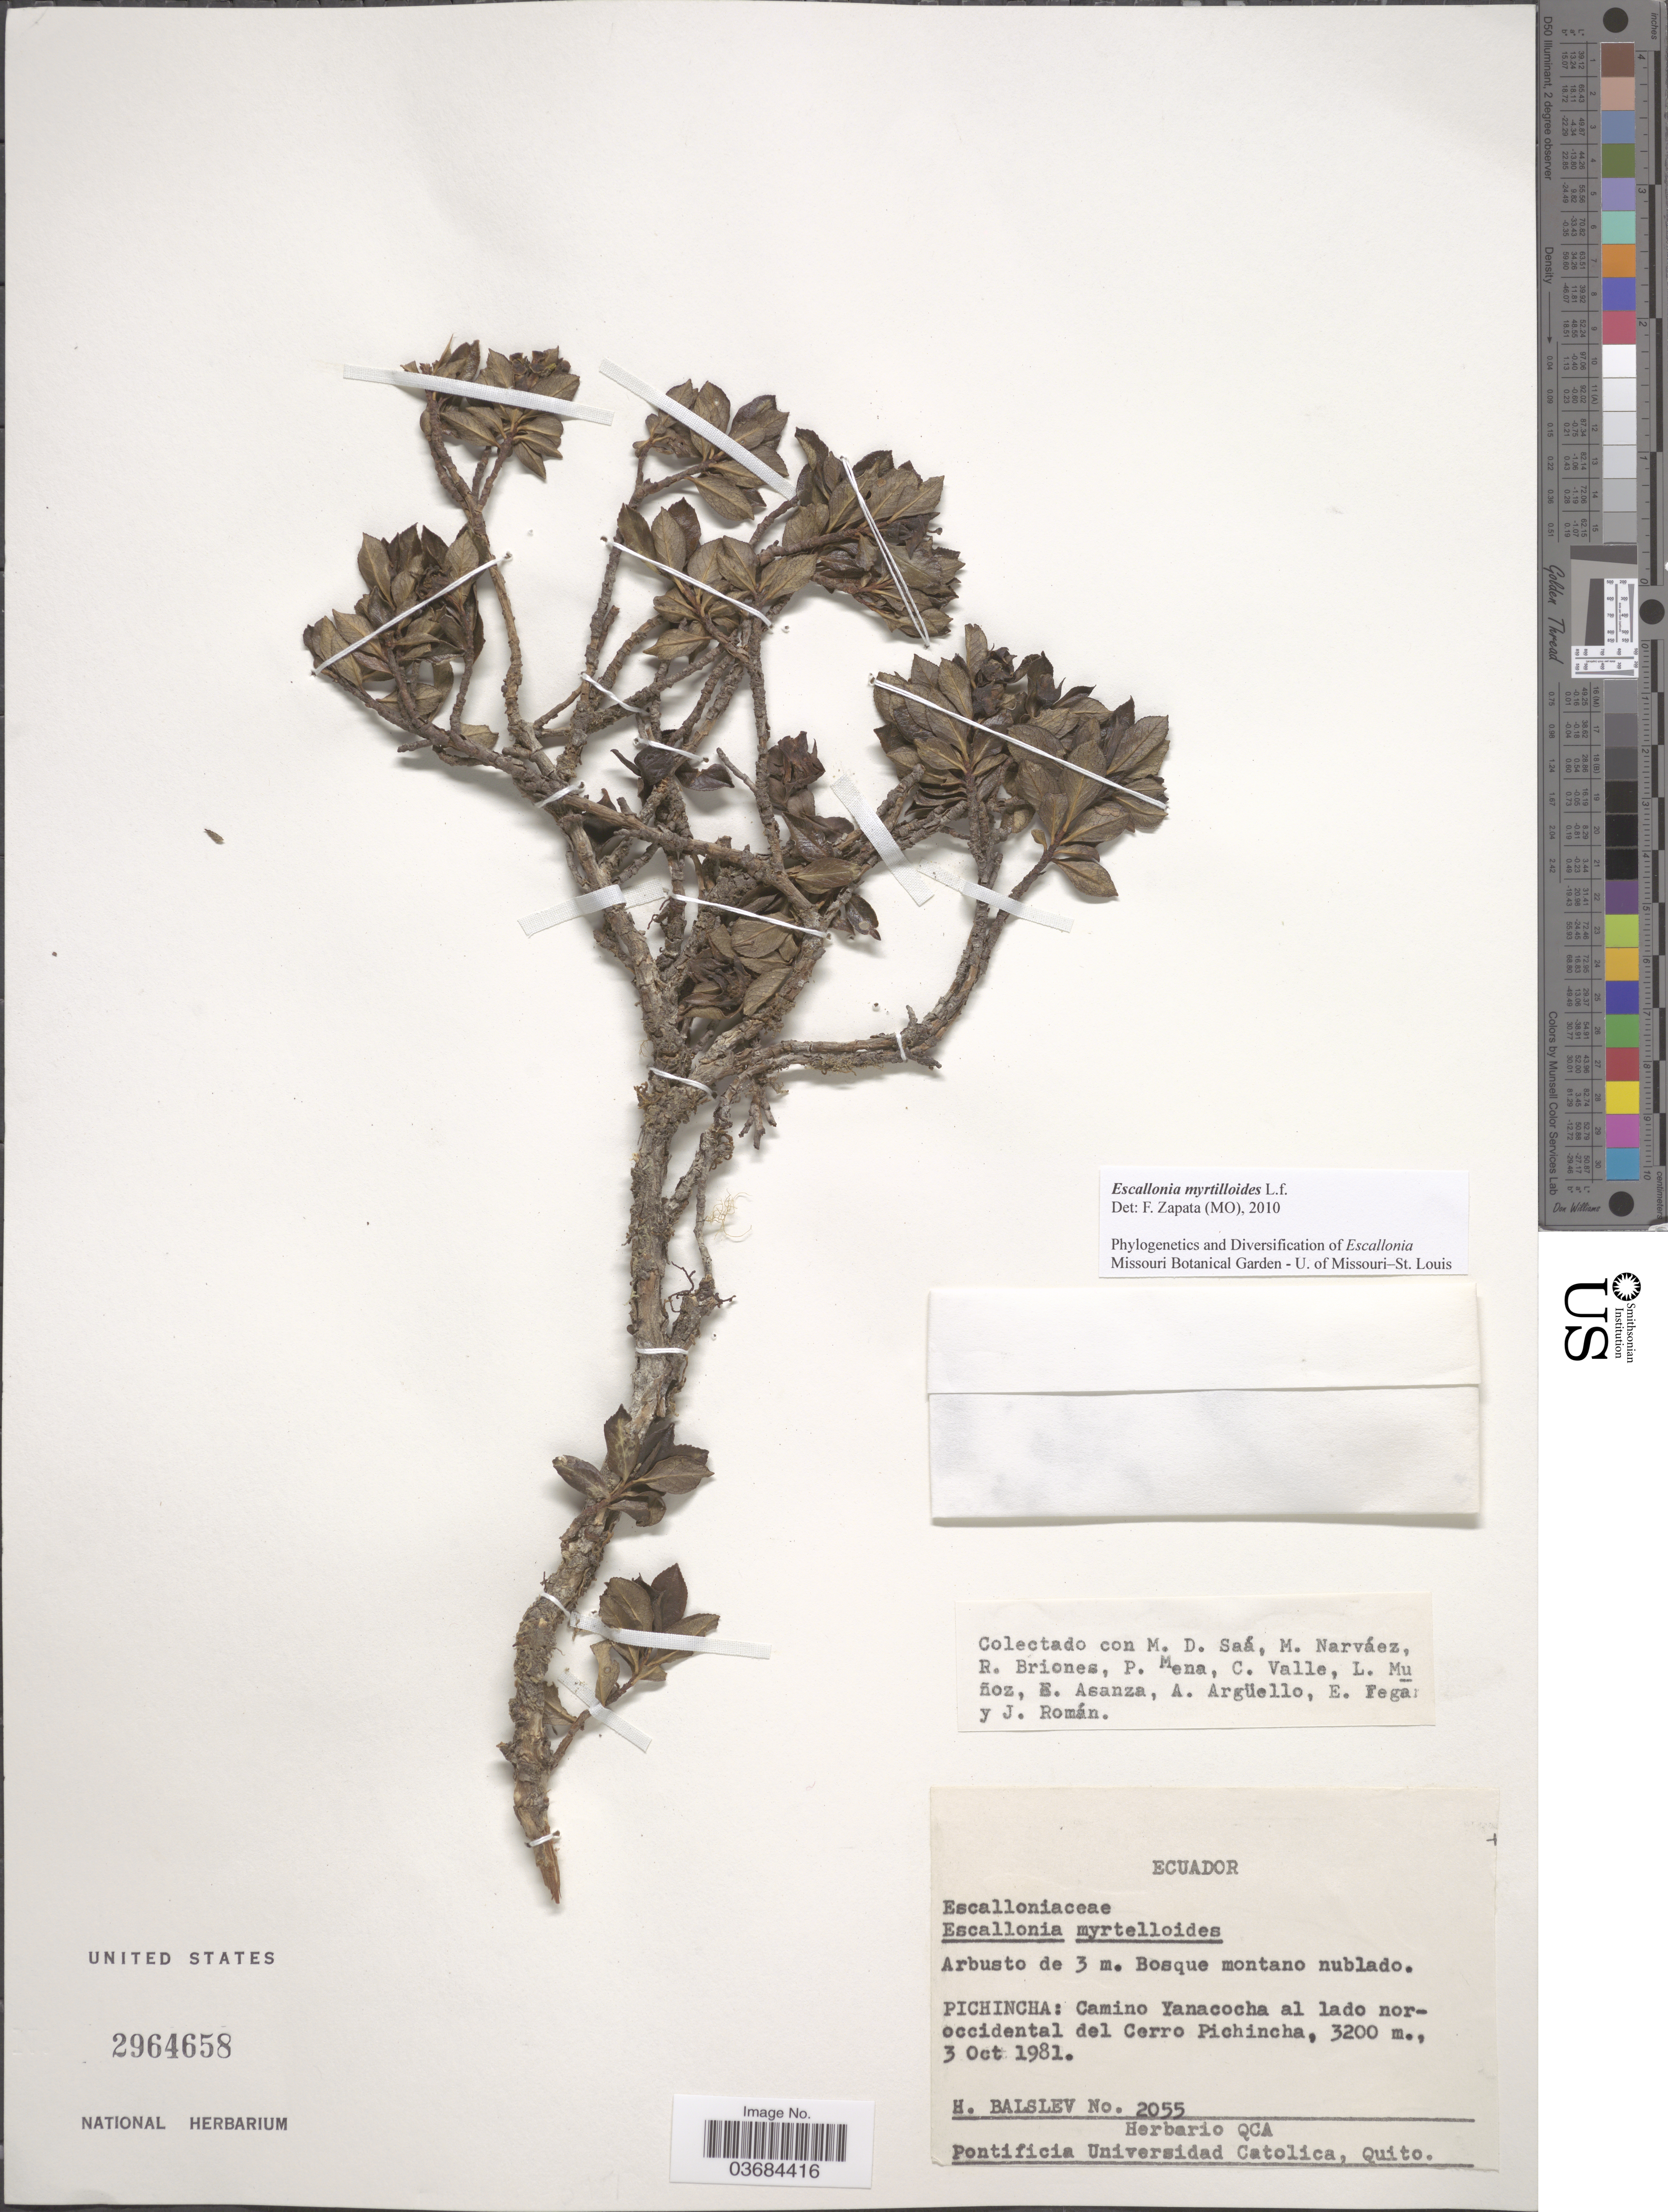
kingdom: Plantae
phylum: Tracheophyta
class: Magnoliopsida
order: Escalloniales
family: Escalloniaceae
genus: Escallonia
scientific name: Escallonia myrtilloides var. myrtilloides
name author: L. f.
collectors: H. Balslev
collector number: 2055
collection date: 1981-10-03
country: Ecuador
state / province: Pichincha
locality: Camino Yanacocha al lado noroccidental del Cerro Pichincha.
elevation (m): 3200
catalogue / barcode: US 2964658